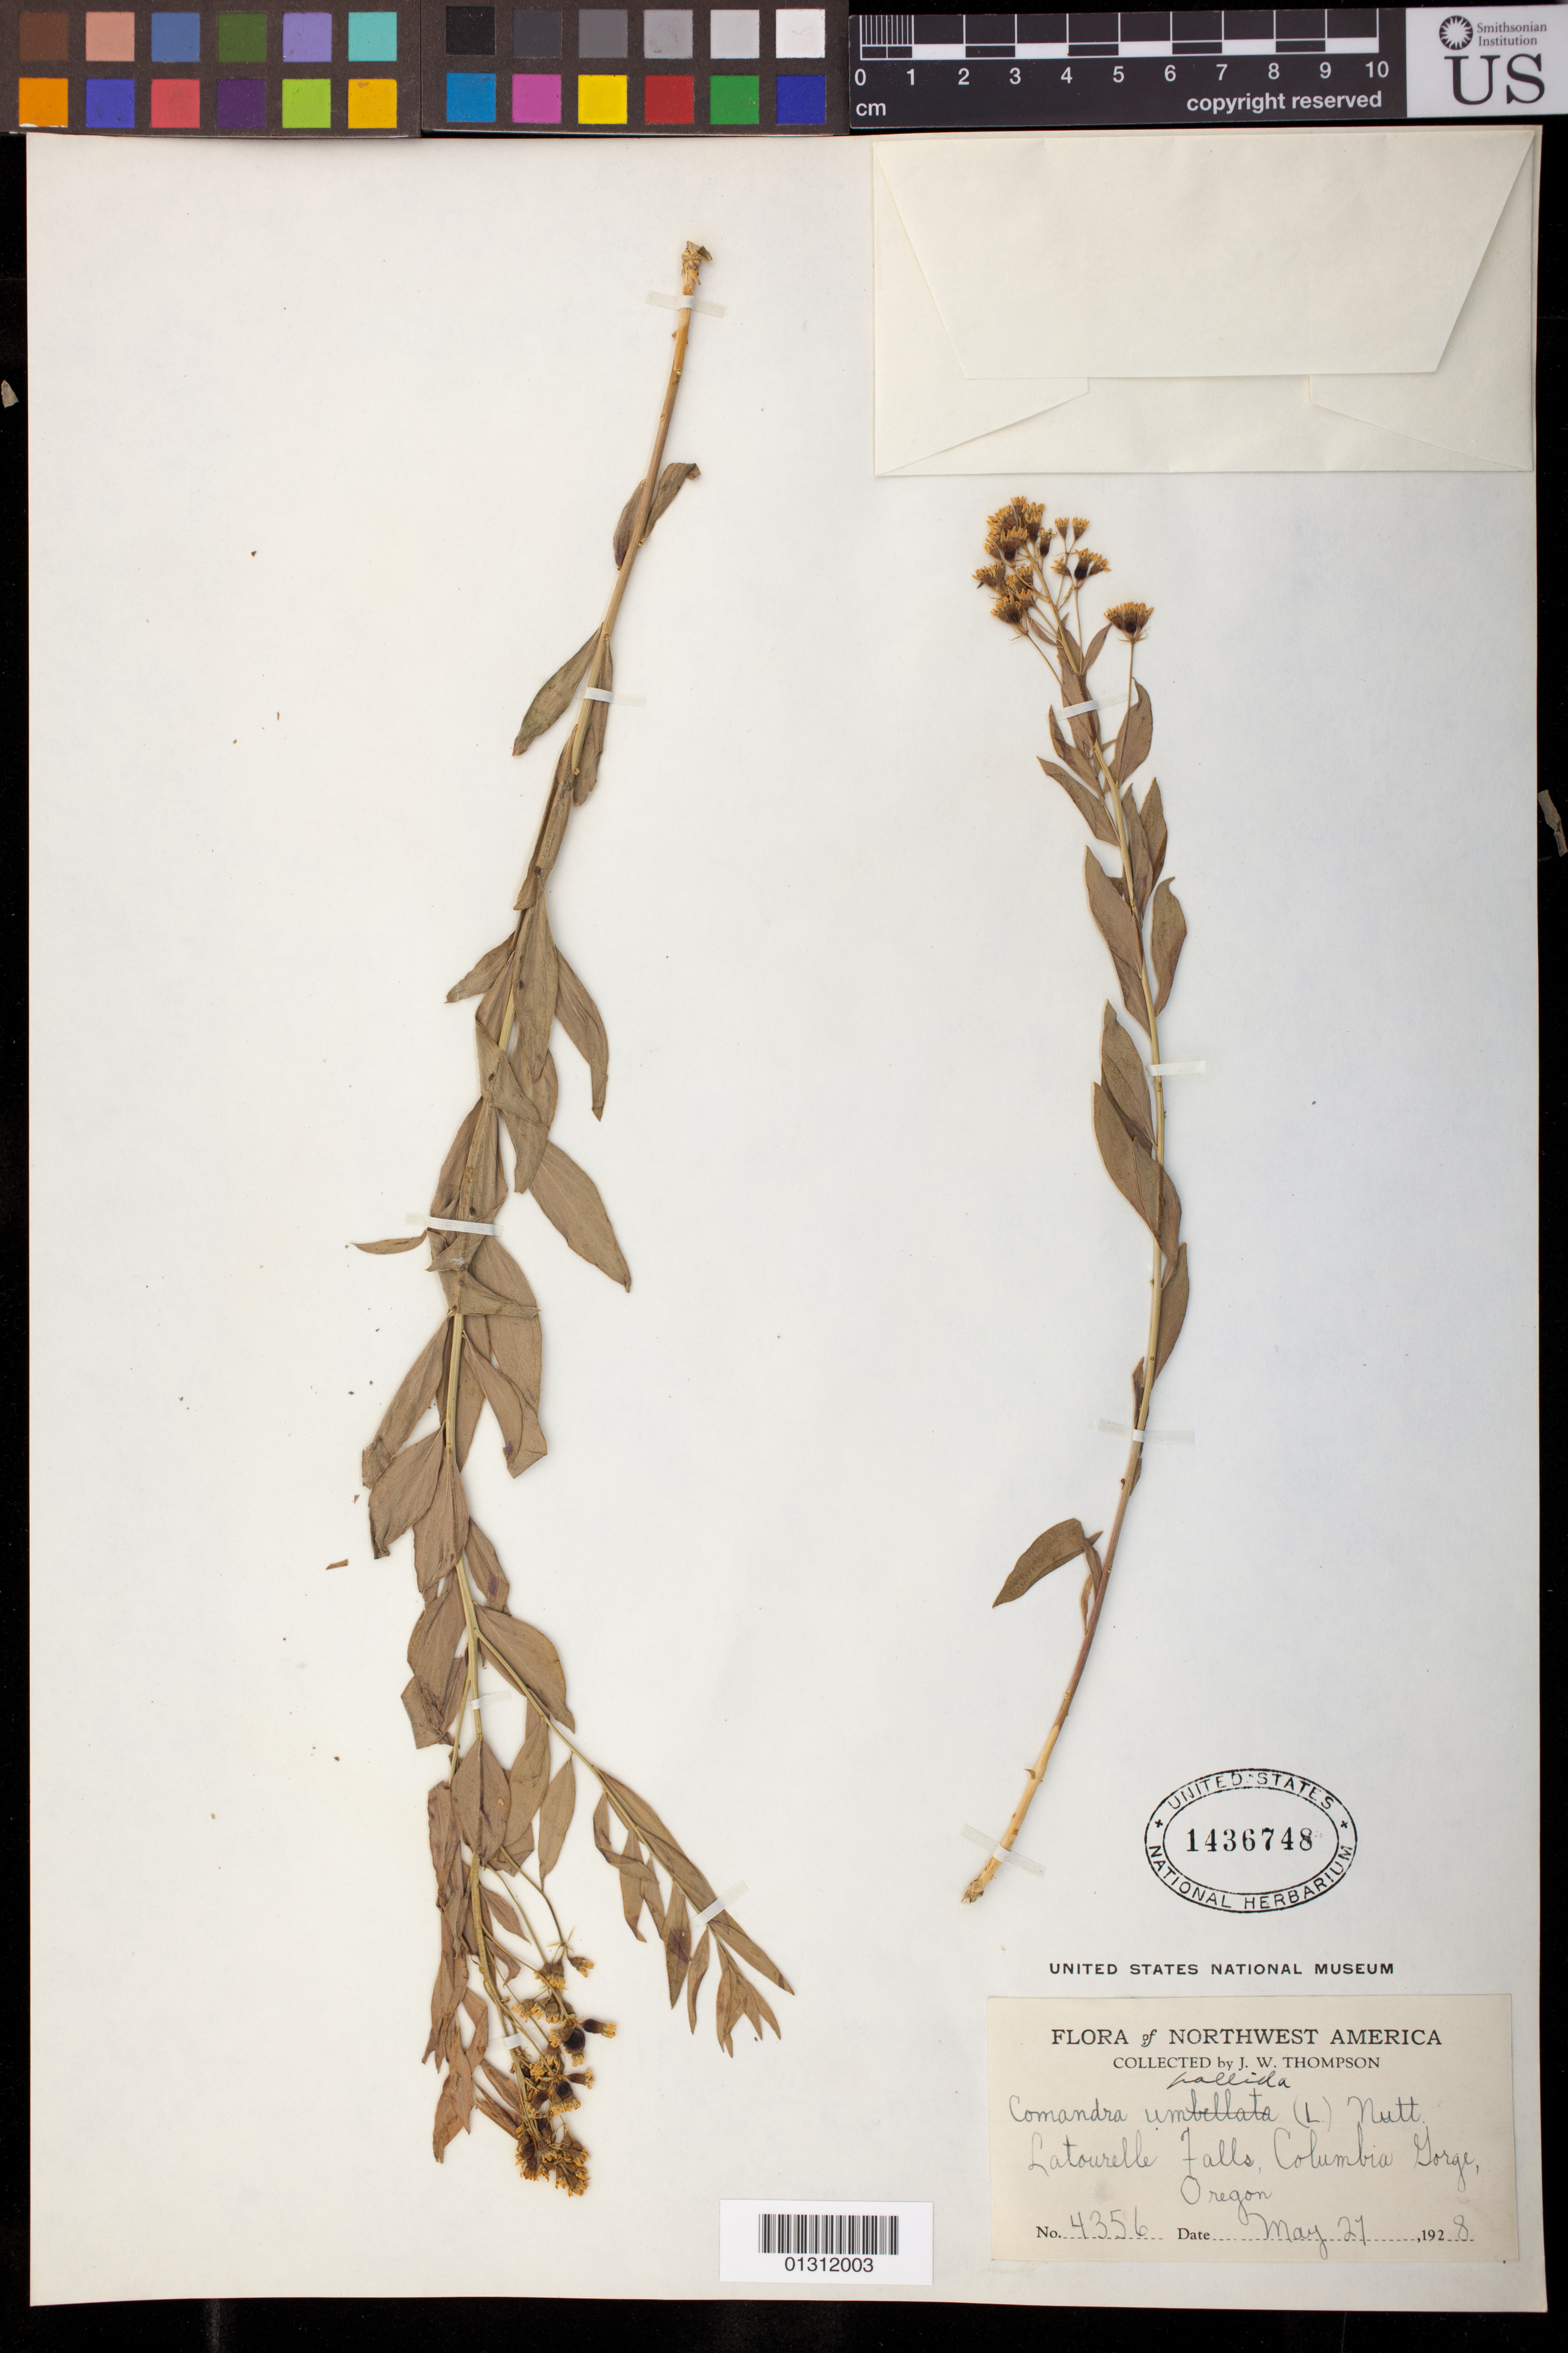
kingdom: Plantae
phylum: Tracheophyta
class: Magnoliopsida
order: Santalales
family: Comandraceae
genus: Comandra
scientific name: Comandra pallida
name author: A. DC.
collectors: J. W. Thompson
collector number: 4356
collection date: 1928-05-27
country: United States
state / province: Oregon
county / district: Multnomah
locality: Latourelle Falls, Columbia Gorge.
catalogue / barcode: US 1436748